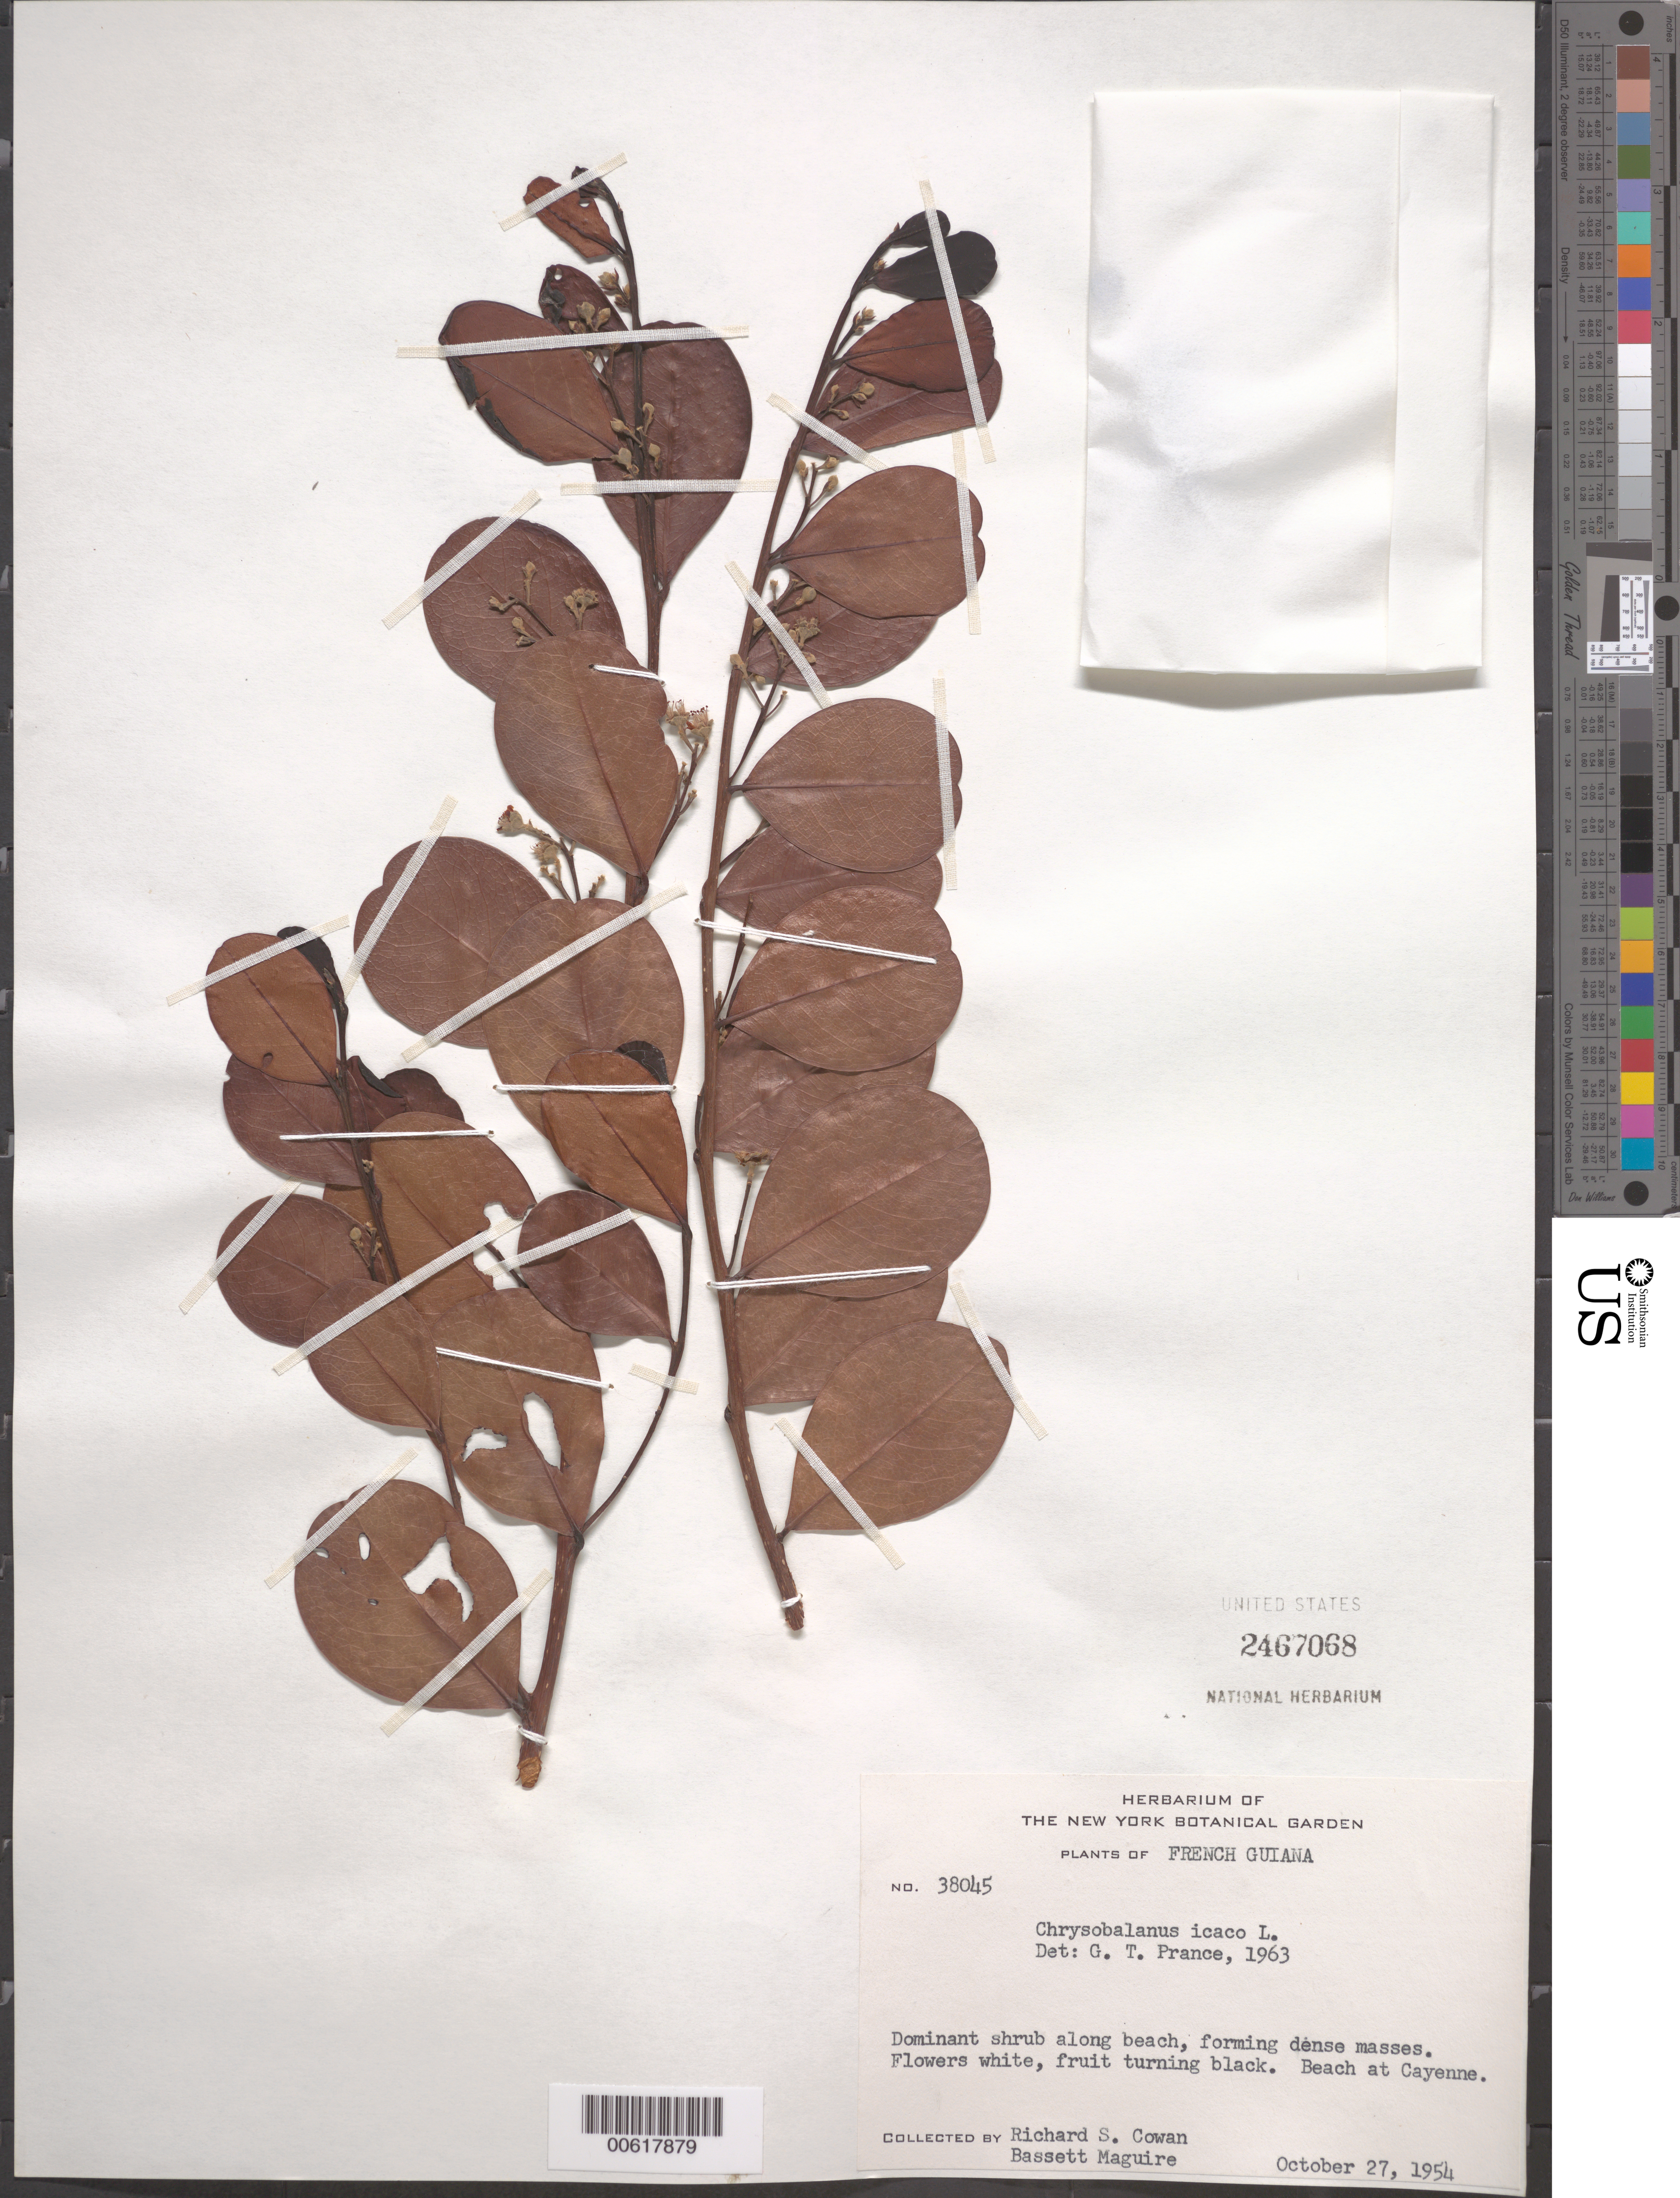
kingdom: Plantae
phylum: Tracheophyta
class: Magnoliopsida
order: Malpighiales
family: Chrysobalanaceae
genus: Chrysobalanus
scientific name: Chrysobalanus icaco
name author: L.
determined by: Prance, G. T.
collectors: R. S. Cowan & B. Maguire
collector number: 38045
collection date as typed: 27-Oct-54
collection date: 1954-10-27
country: French Guiana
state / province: Cayenne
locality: Cayenne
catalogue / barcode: US 2467068